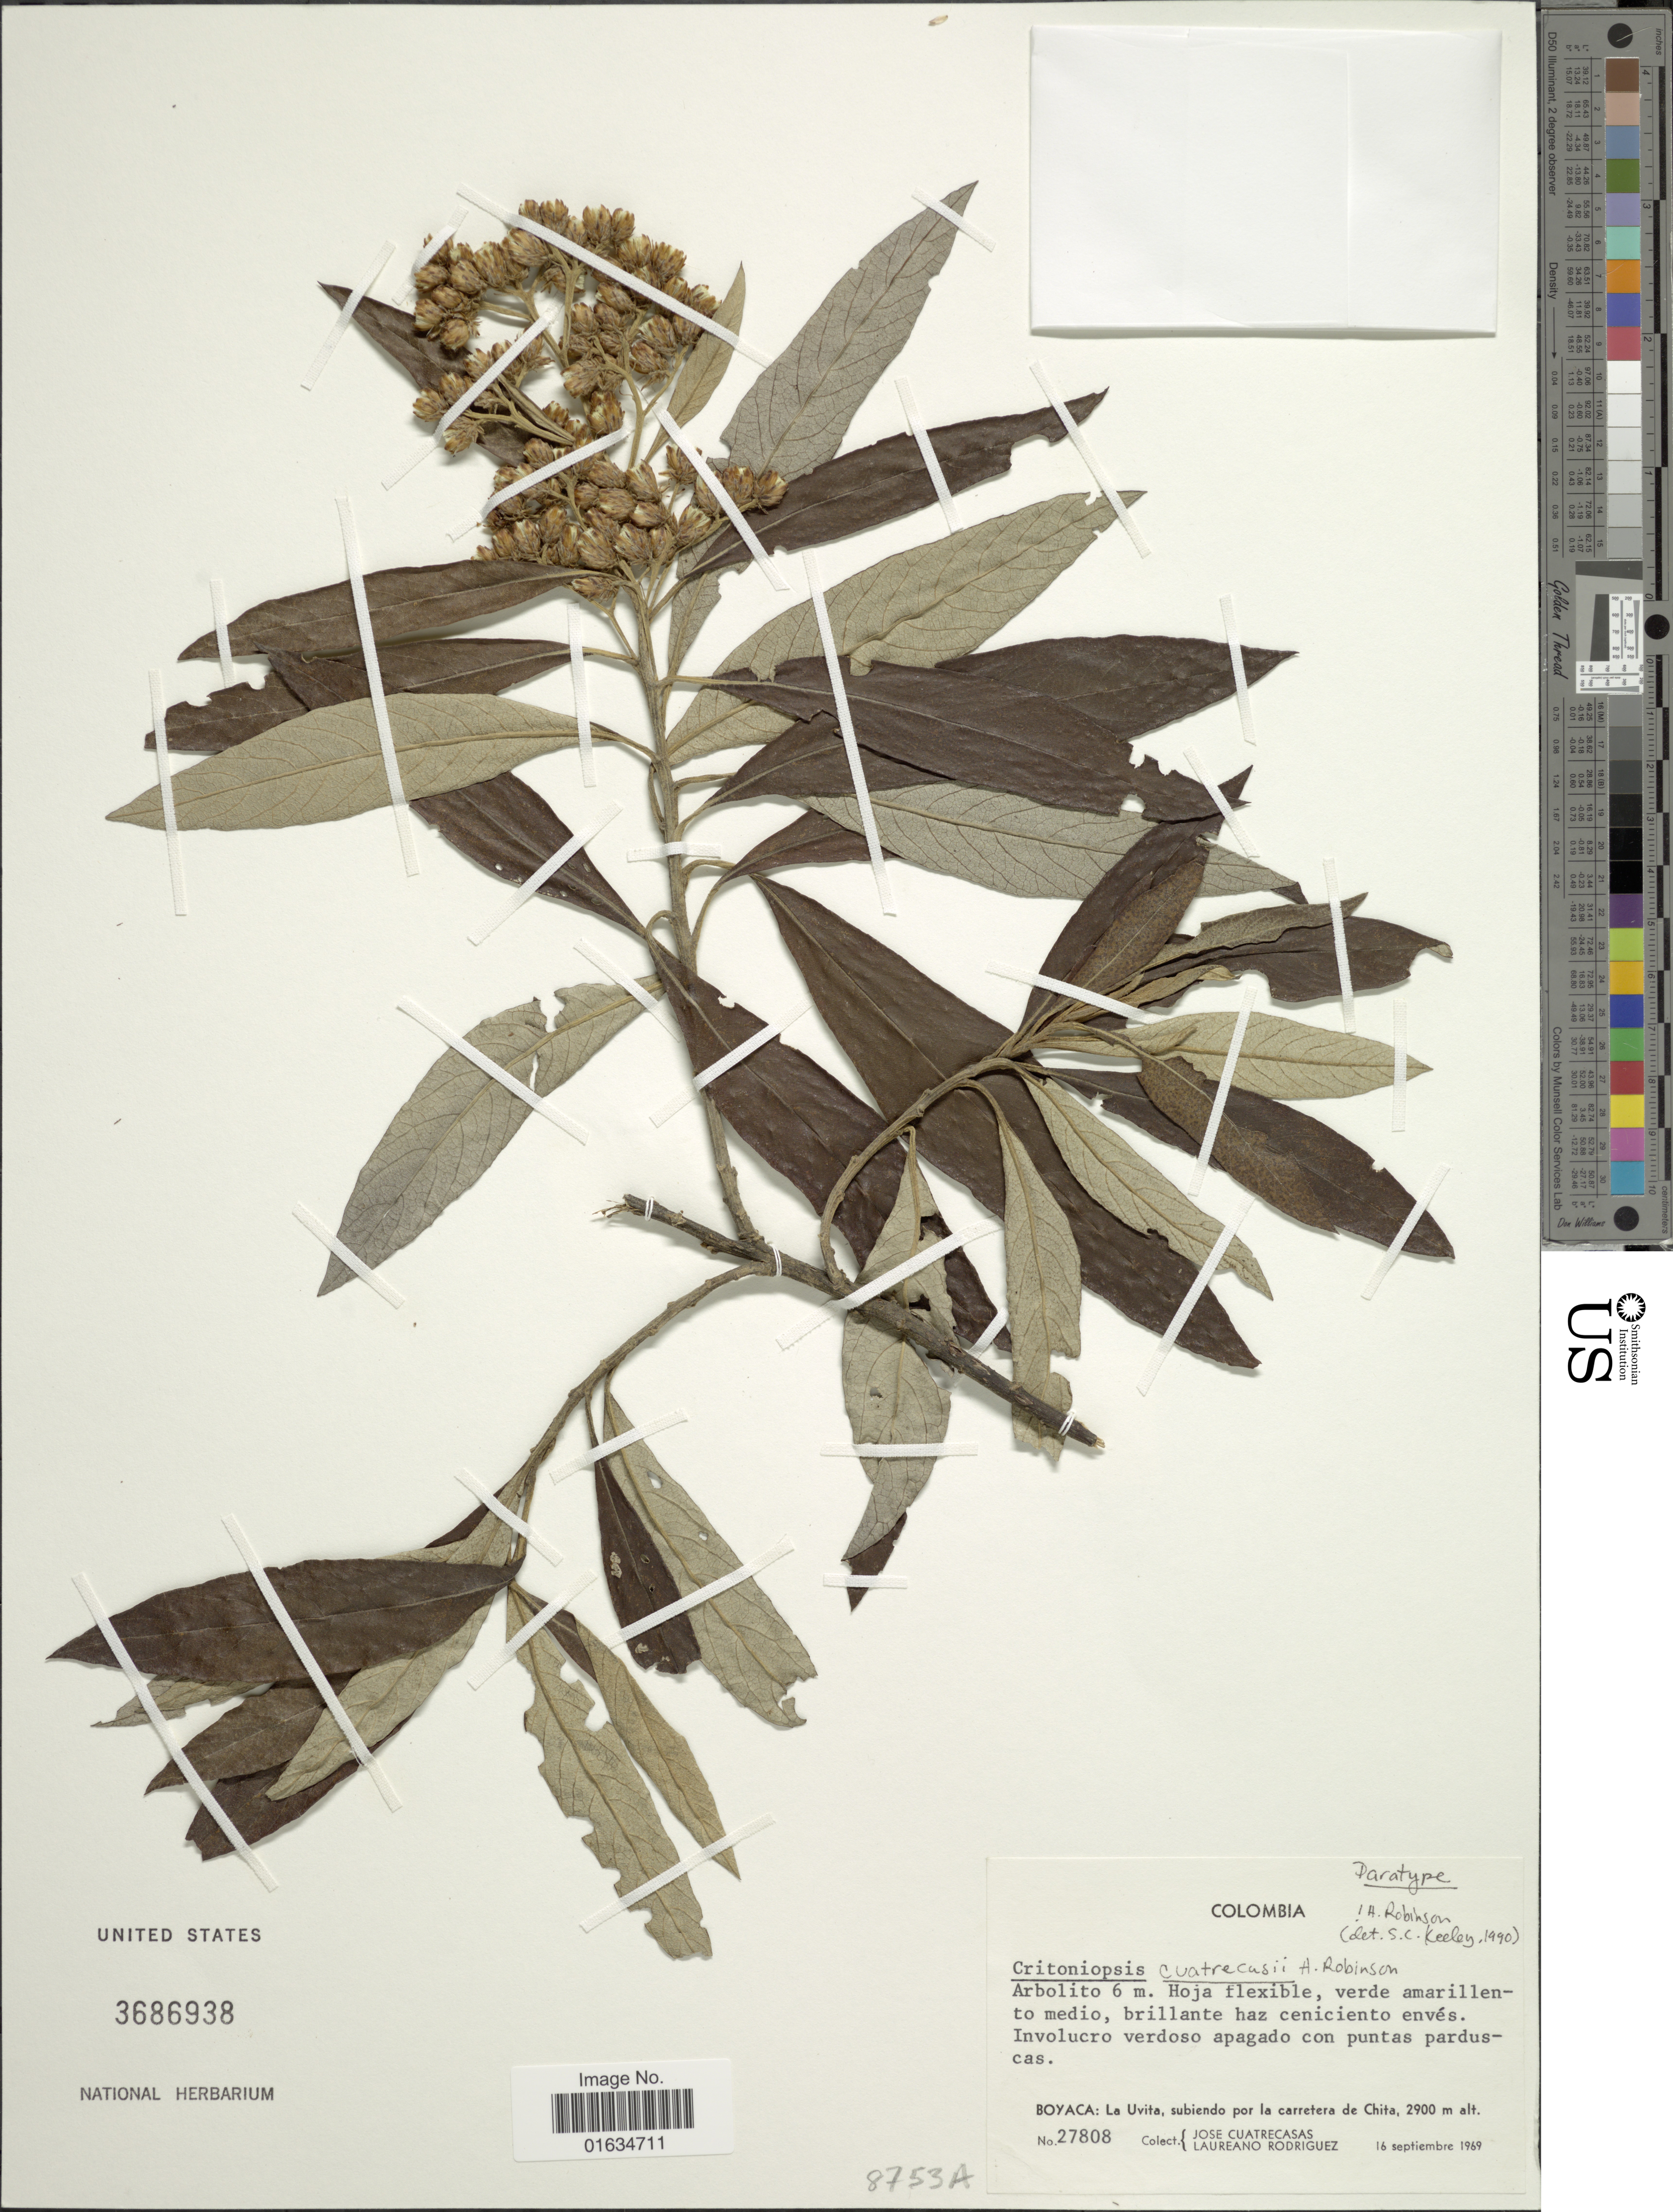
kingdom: Plantae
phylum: Tracheophyta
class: Magnoliopsida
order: Asterales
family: Asteraceae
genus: Critoniopsis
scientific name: Critoniopsis cuatrecasasii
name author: H. Rob.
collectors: J. Cuatrecasas & L. Rodriguez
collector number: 27808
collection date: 1969-09-16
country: Colombia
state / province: Boyacá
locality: La Uvita, subiendo por la carretera de Chita.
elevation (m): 2900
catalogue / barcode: US 3686938